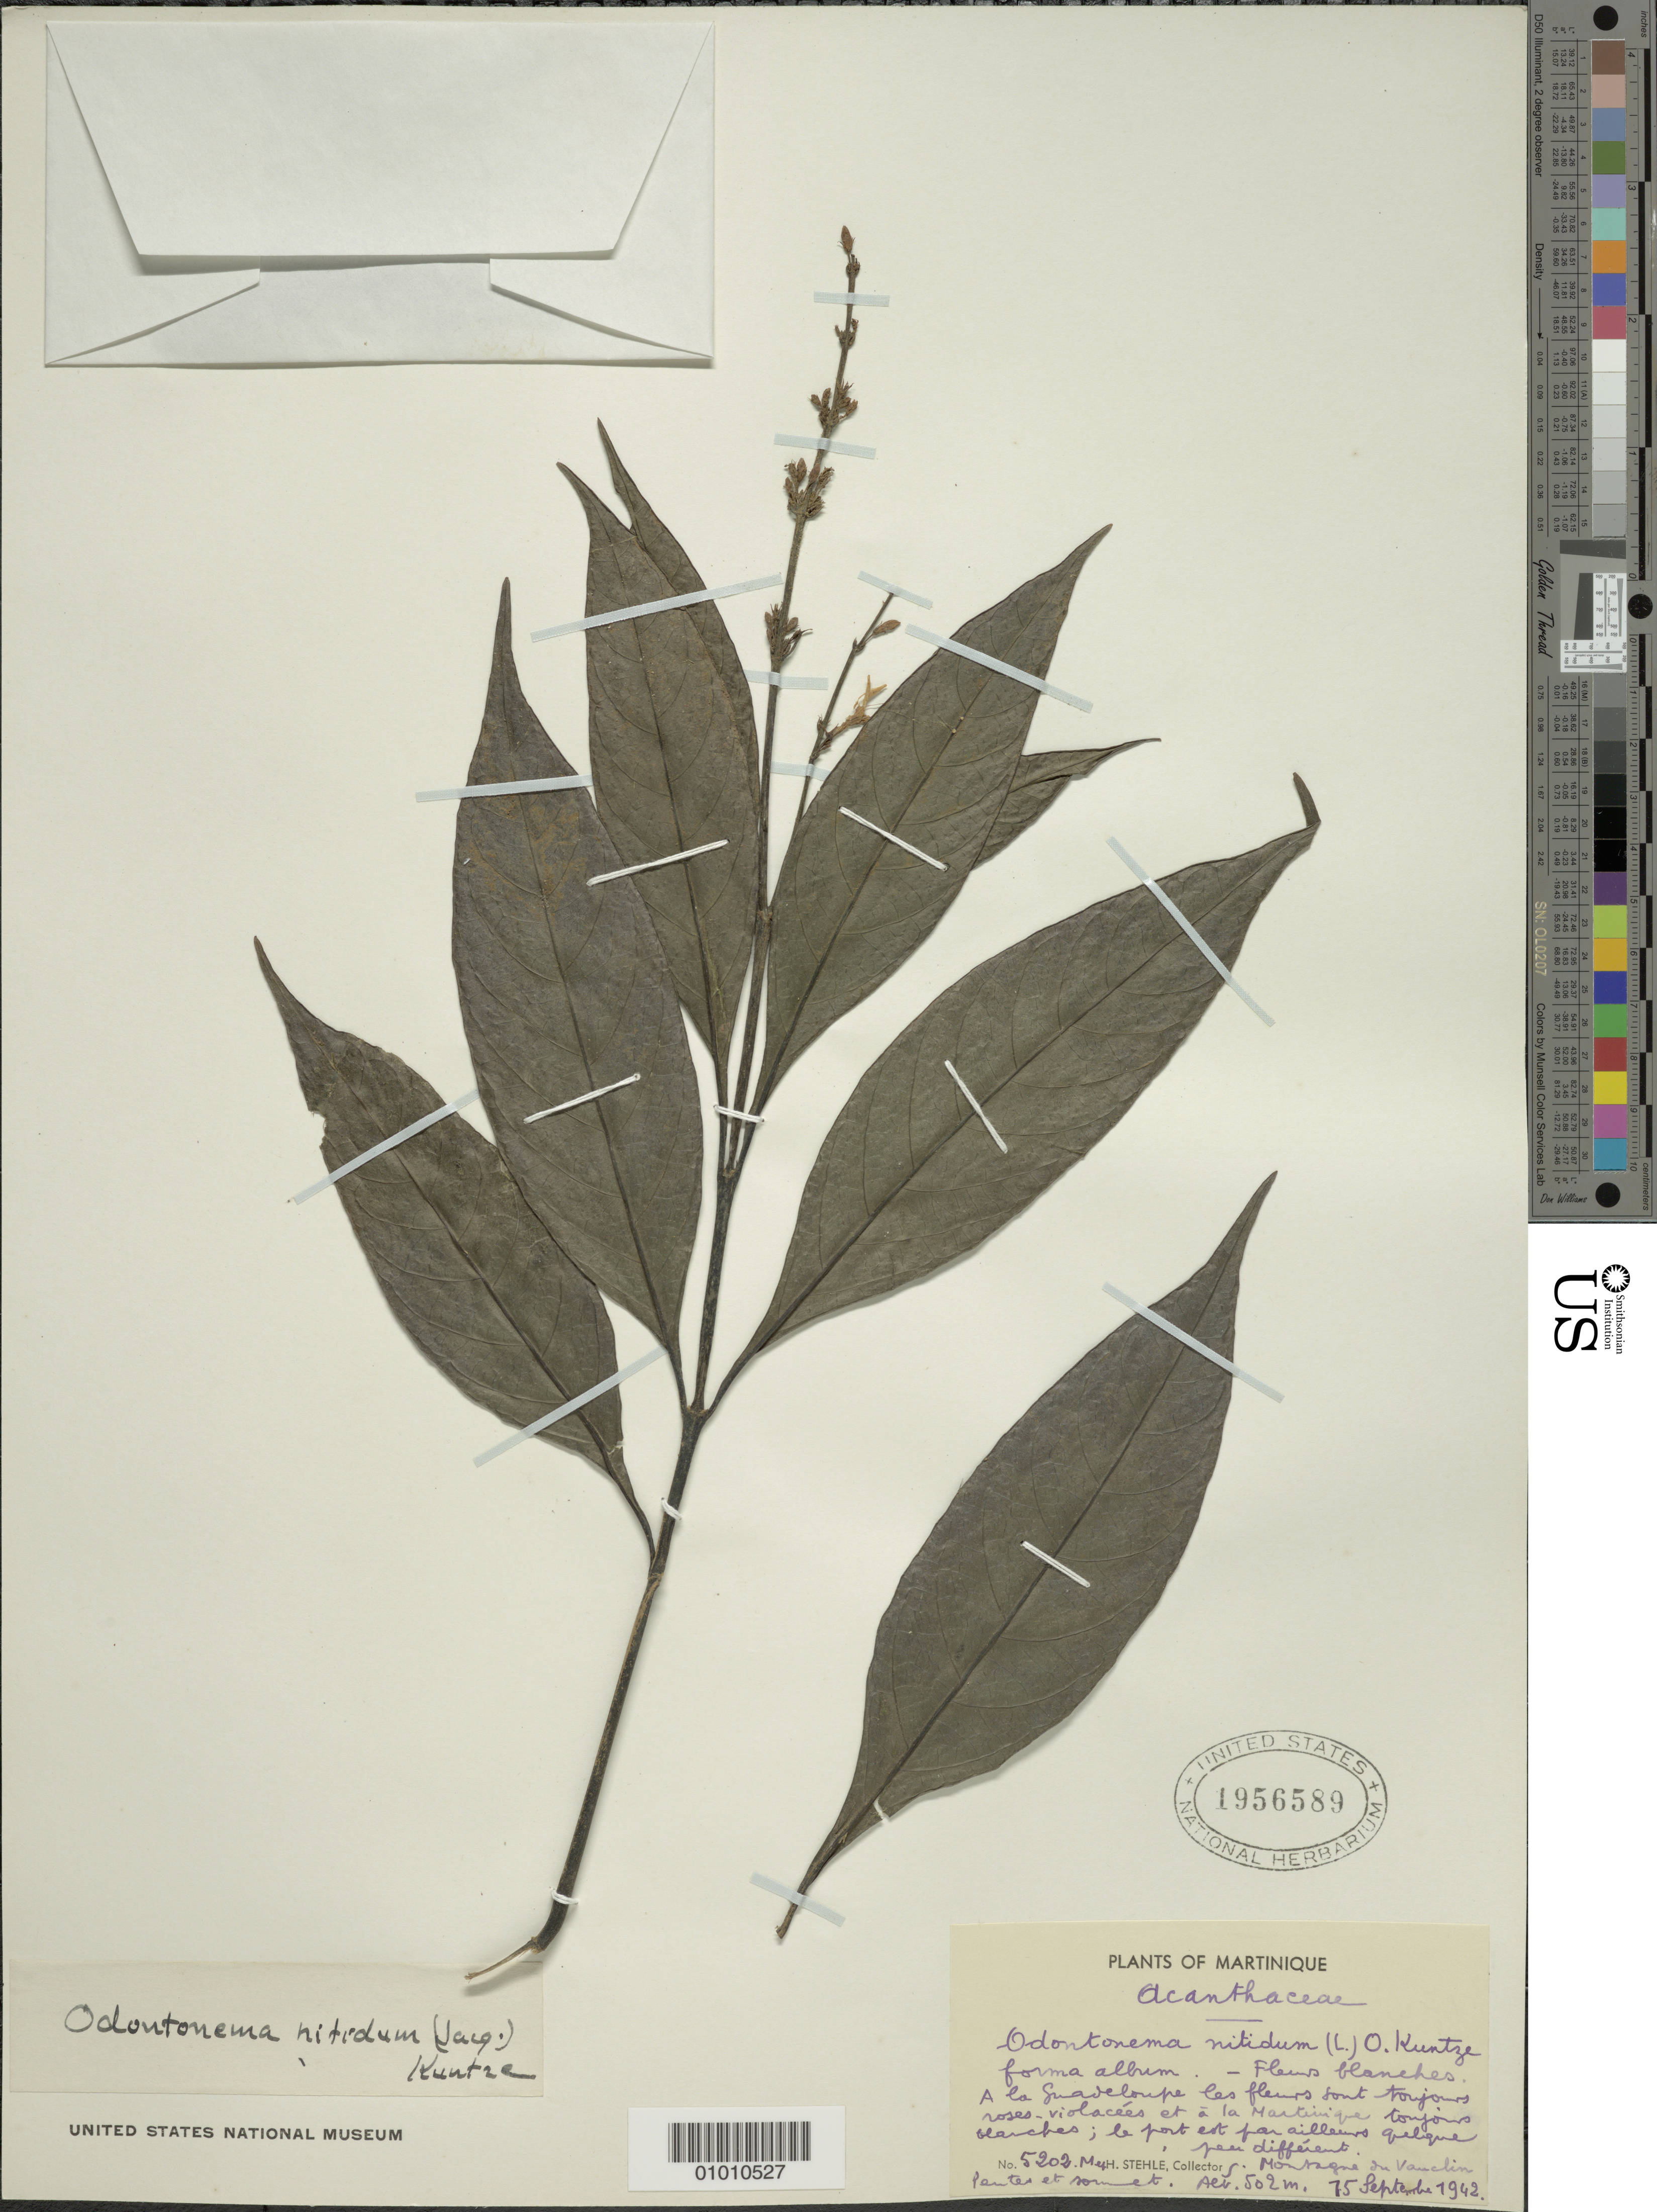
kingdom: Plantae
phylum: Tracheophyta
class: Magnoliopsida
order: Lamiales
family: Acanthaceae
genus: Odontonema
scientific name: Odontonema nitidum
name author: (Jacq.) Kuntze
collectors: H. Stehlé & M. Stehlé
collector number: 5202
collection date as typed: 15 Sep 1942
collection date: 1942-09-15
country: Martinique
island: Martinique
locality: Montagne du Vanclin, pentes et sommet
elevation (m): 502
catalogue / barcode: US 1956589